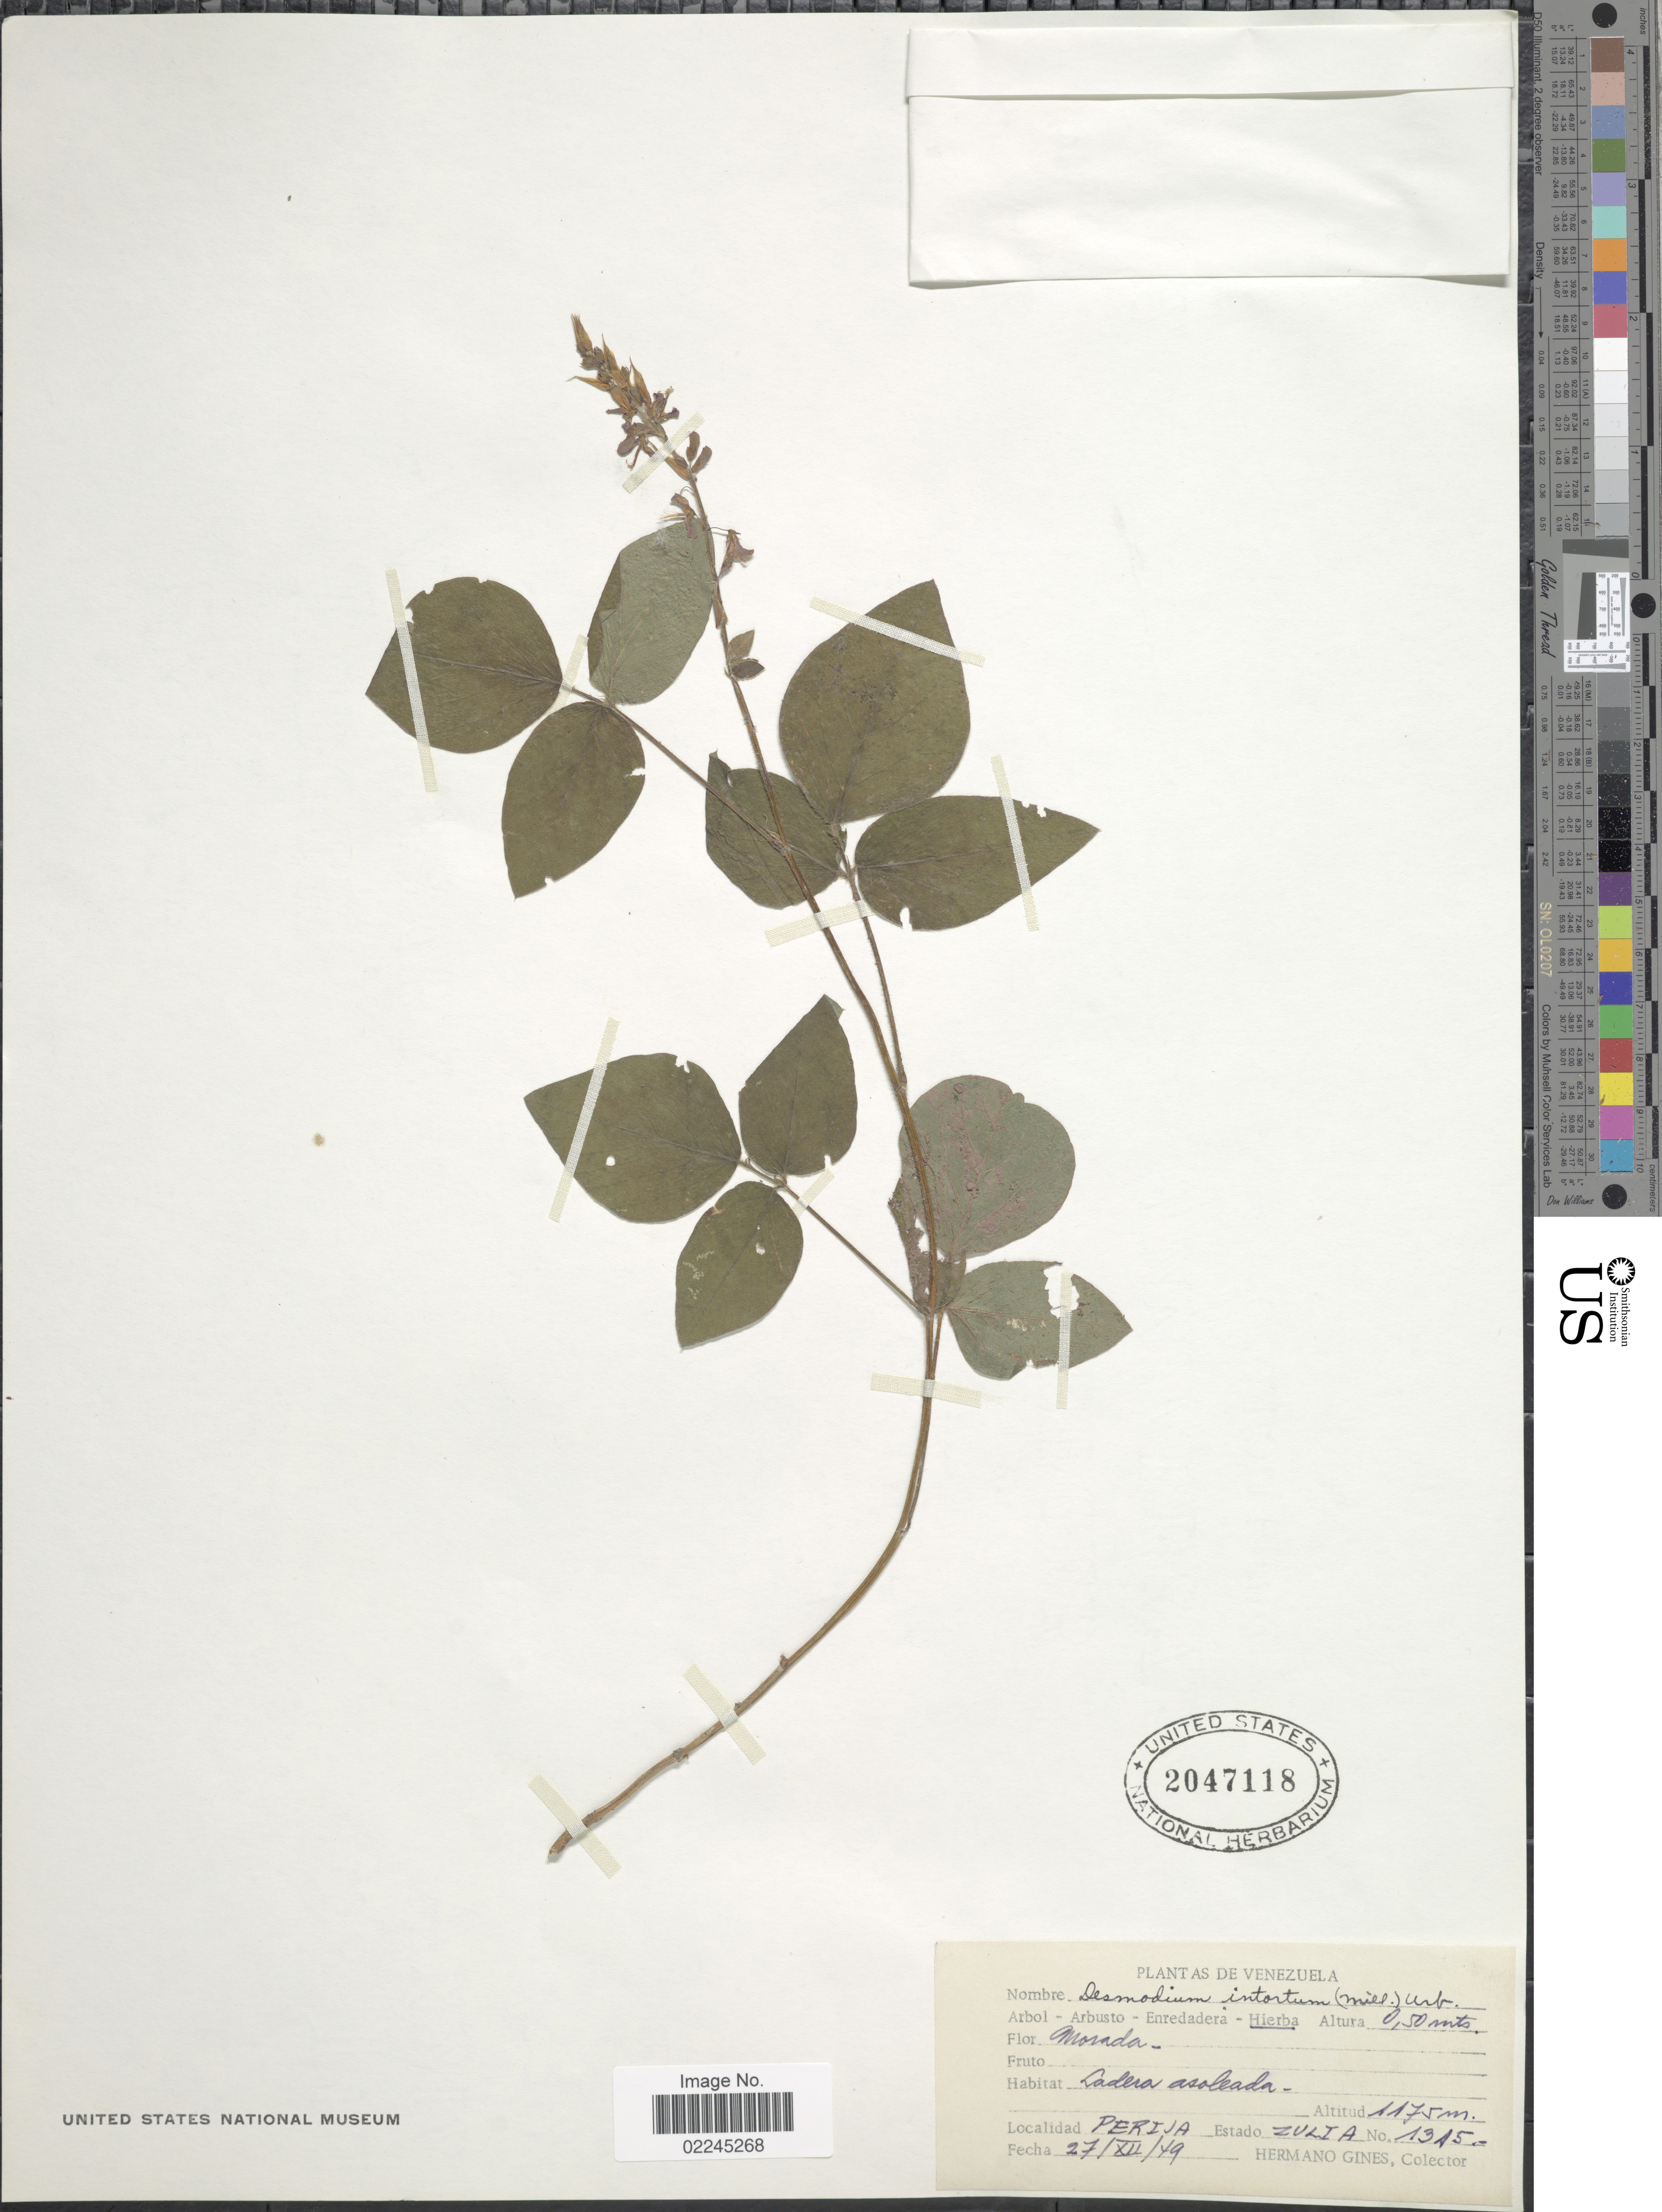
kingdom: Plantae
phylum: Tracheophyta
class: Magnoliopsida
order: Fabales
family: Fabaceae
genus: Desmodium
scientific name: Desmodium intortum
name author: (Mill.) Urb.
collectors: Bro. Gines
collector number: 1345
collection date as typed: Transcribed d/m/y: 27/12/49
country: Venezuela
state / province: Zulia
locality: Perija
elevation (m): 1175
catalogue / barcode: US 2047118